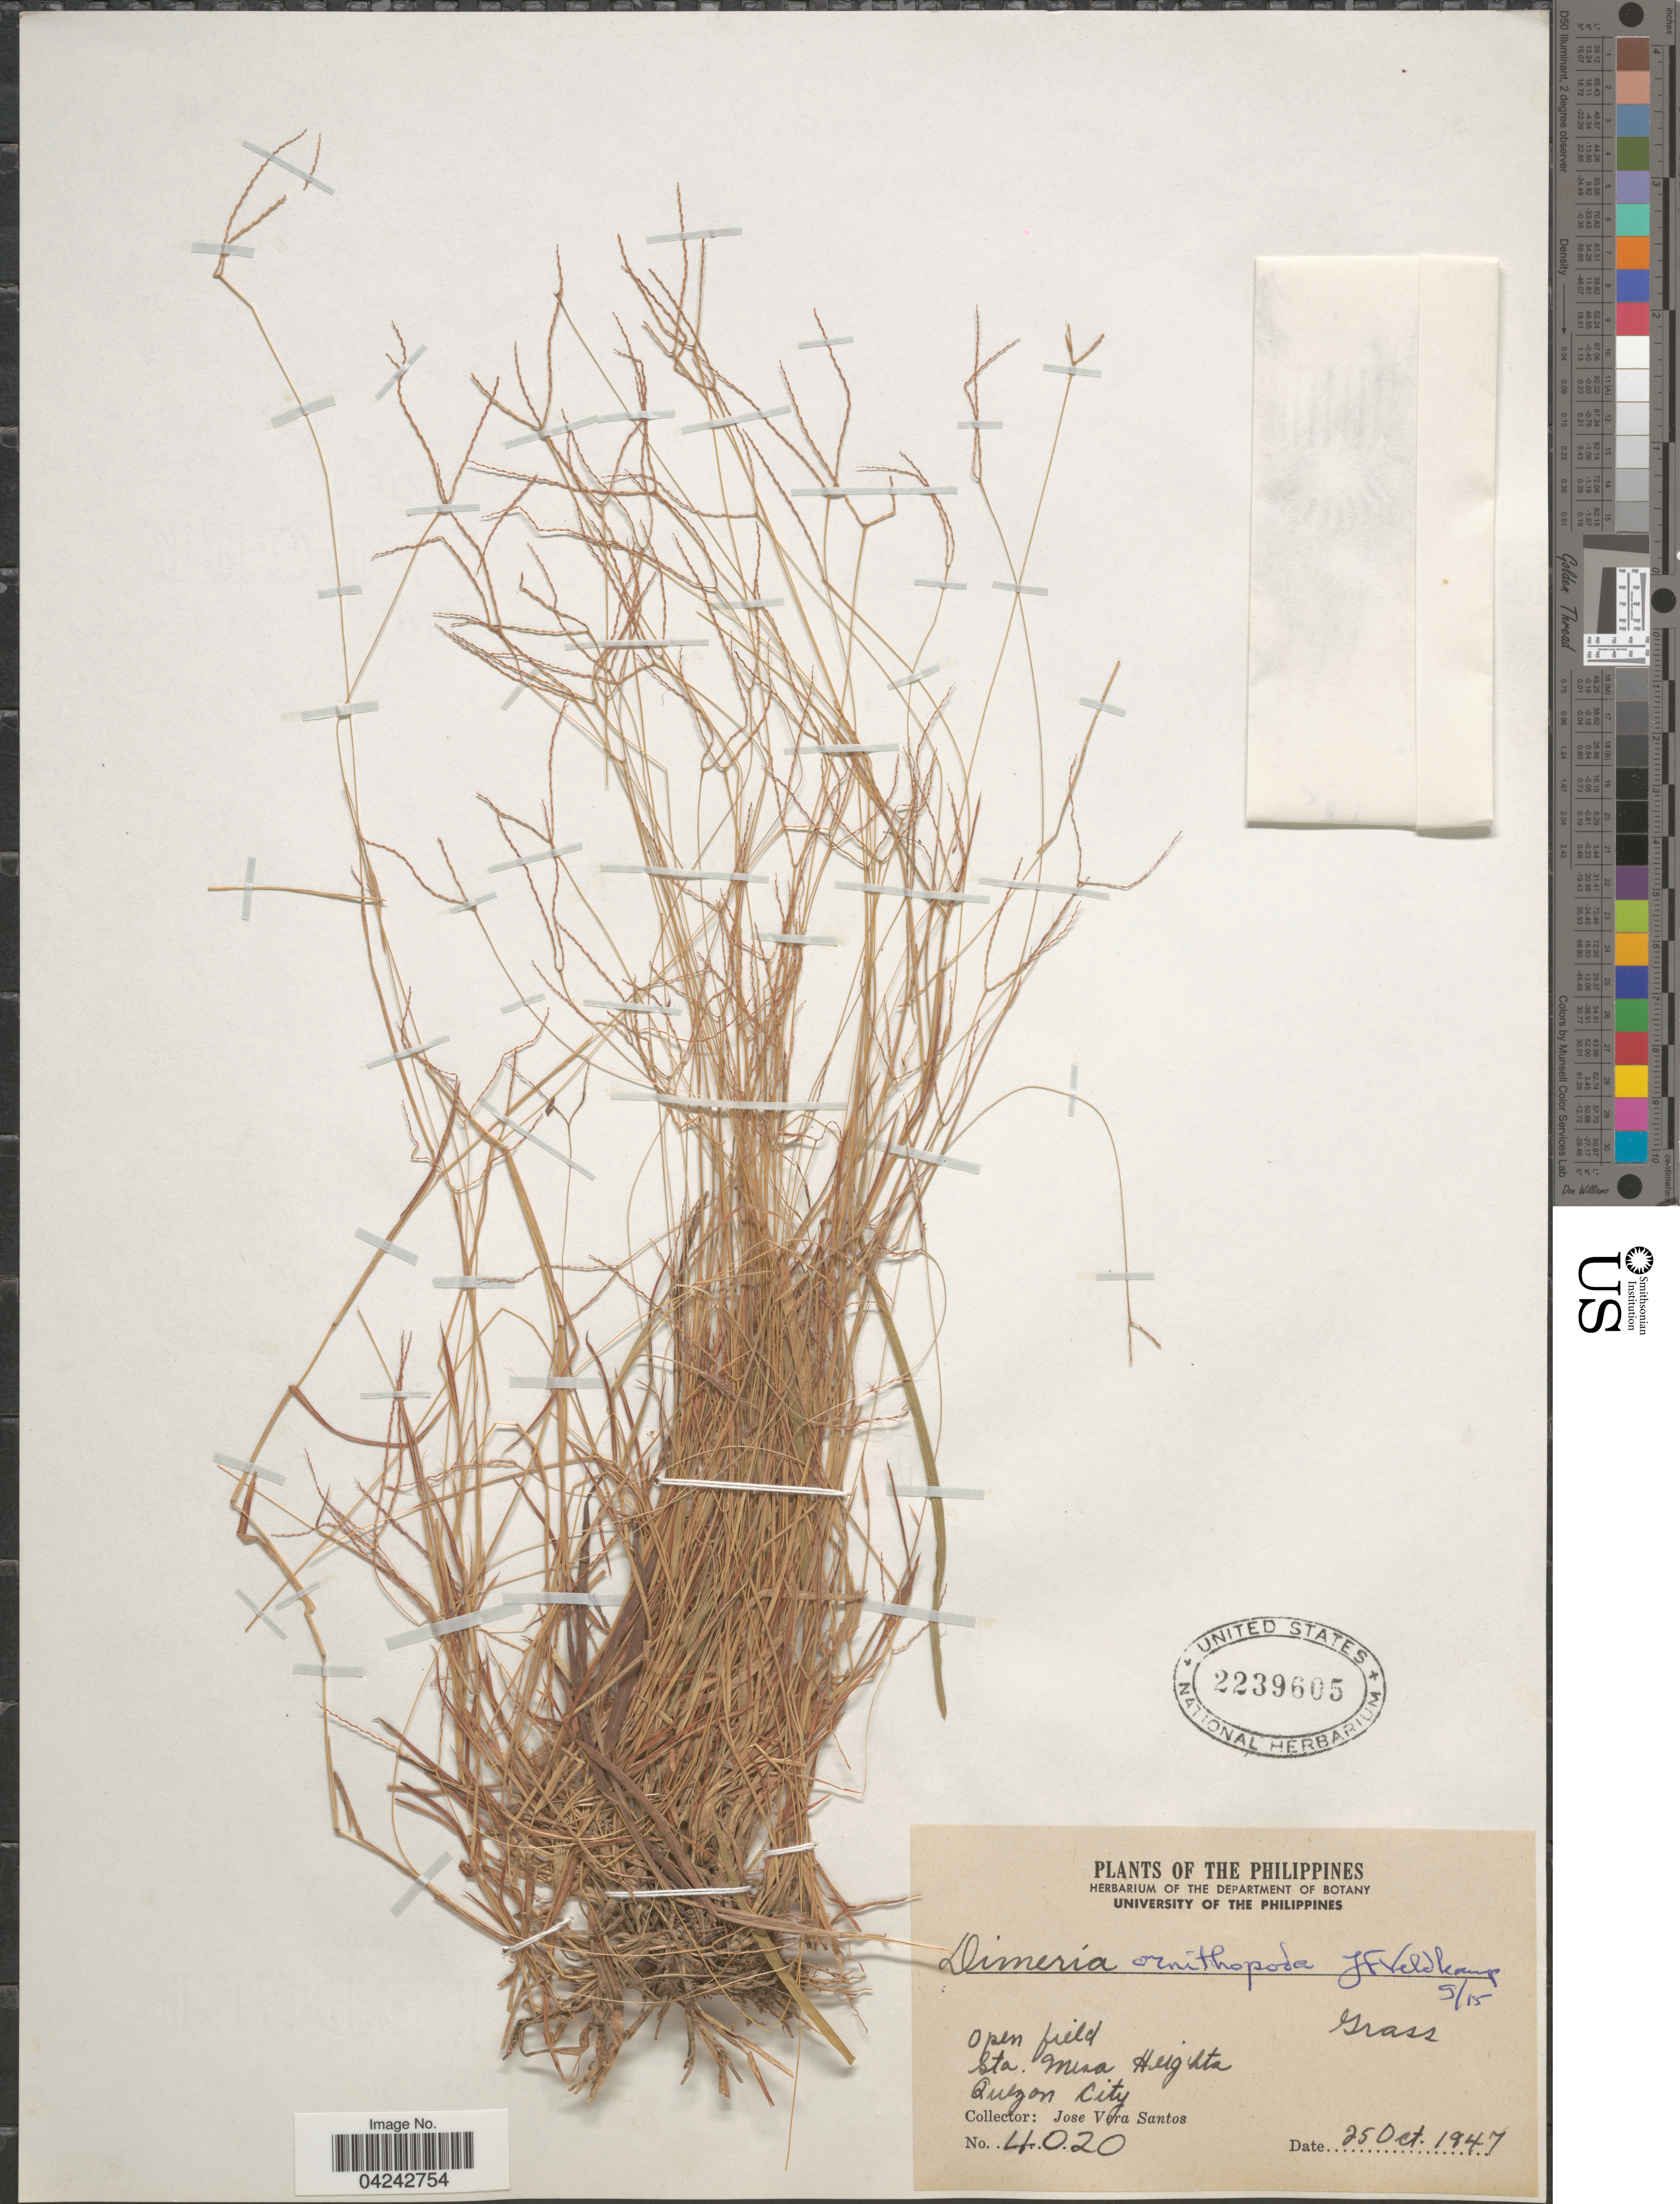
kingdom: Plantae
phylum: Tracheophyta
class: Liliopsida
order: Poales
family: Poaceae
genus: Dimeria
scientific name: Dimeria ornithopoda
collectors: J. Santos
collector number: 4020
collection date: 1847-10-25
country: Philippines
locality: Sta. Mesa Heights. Quezon City.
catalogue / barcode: US 2239605